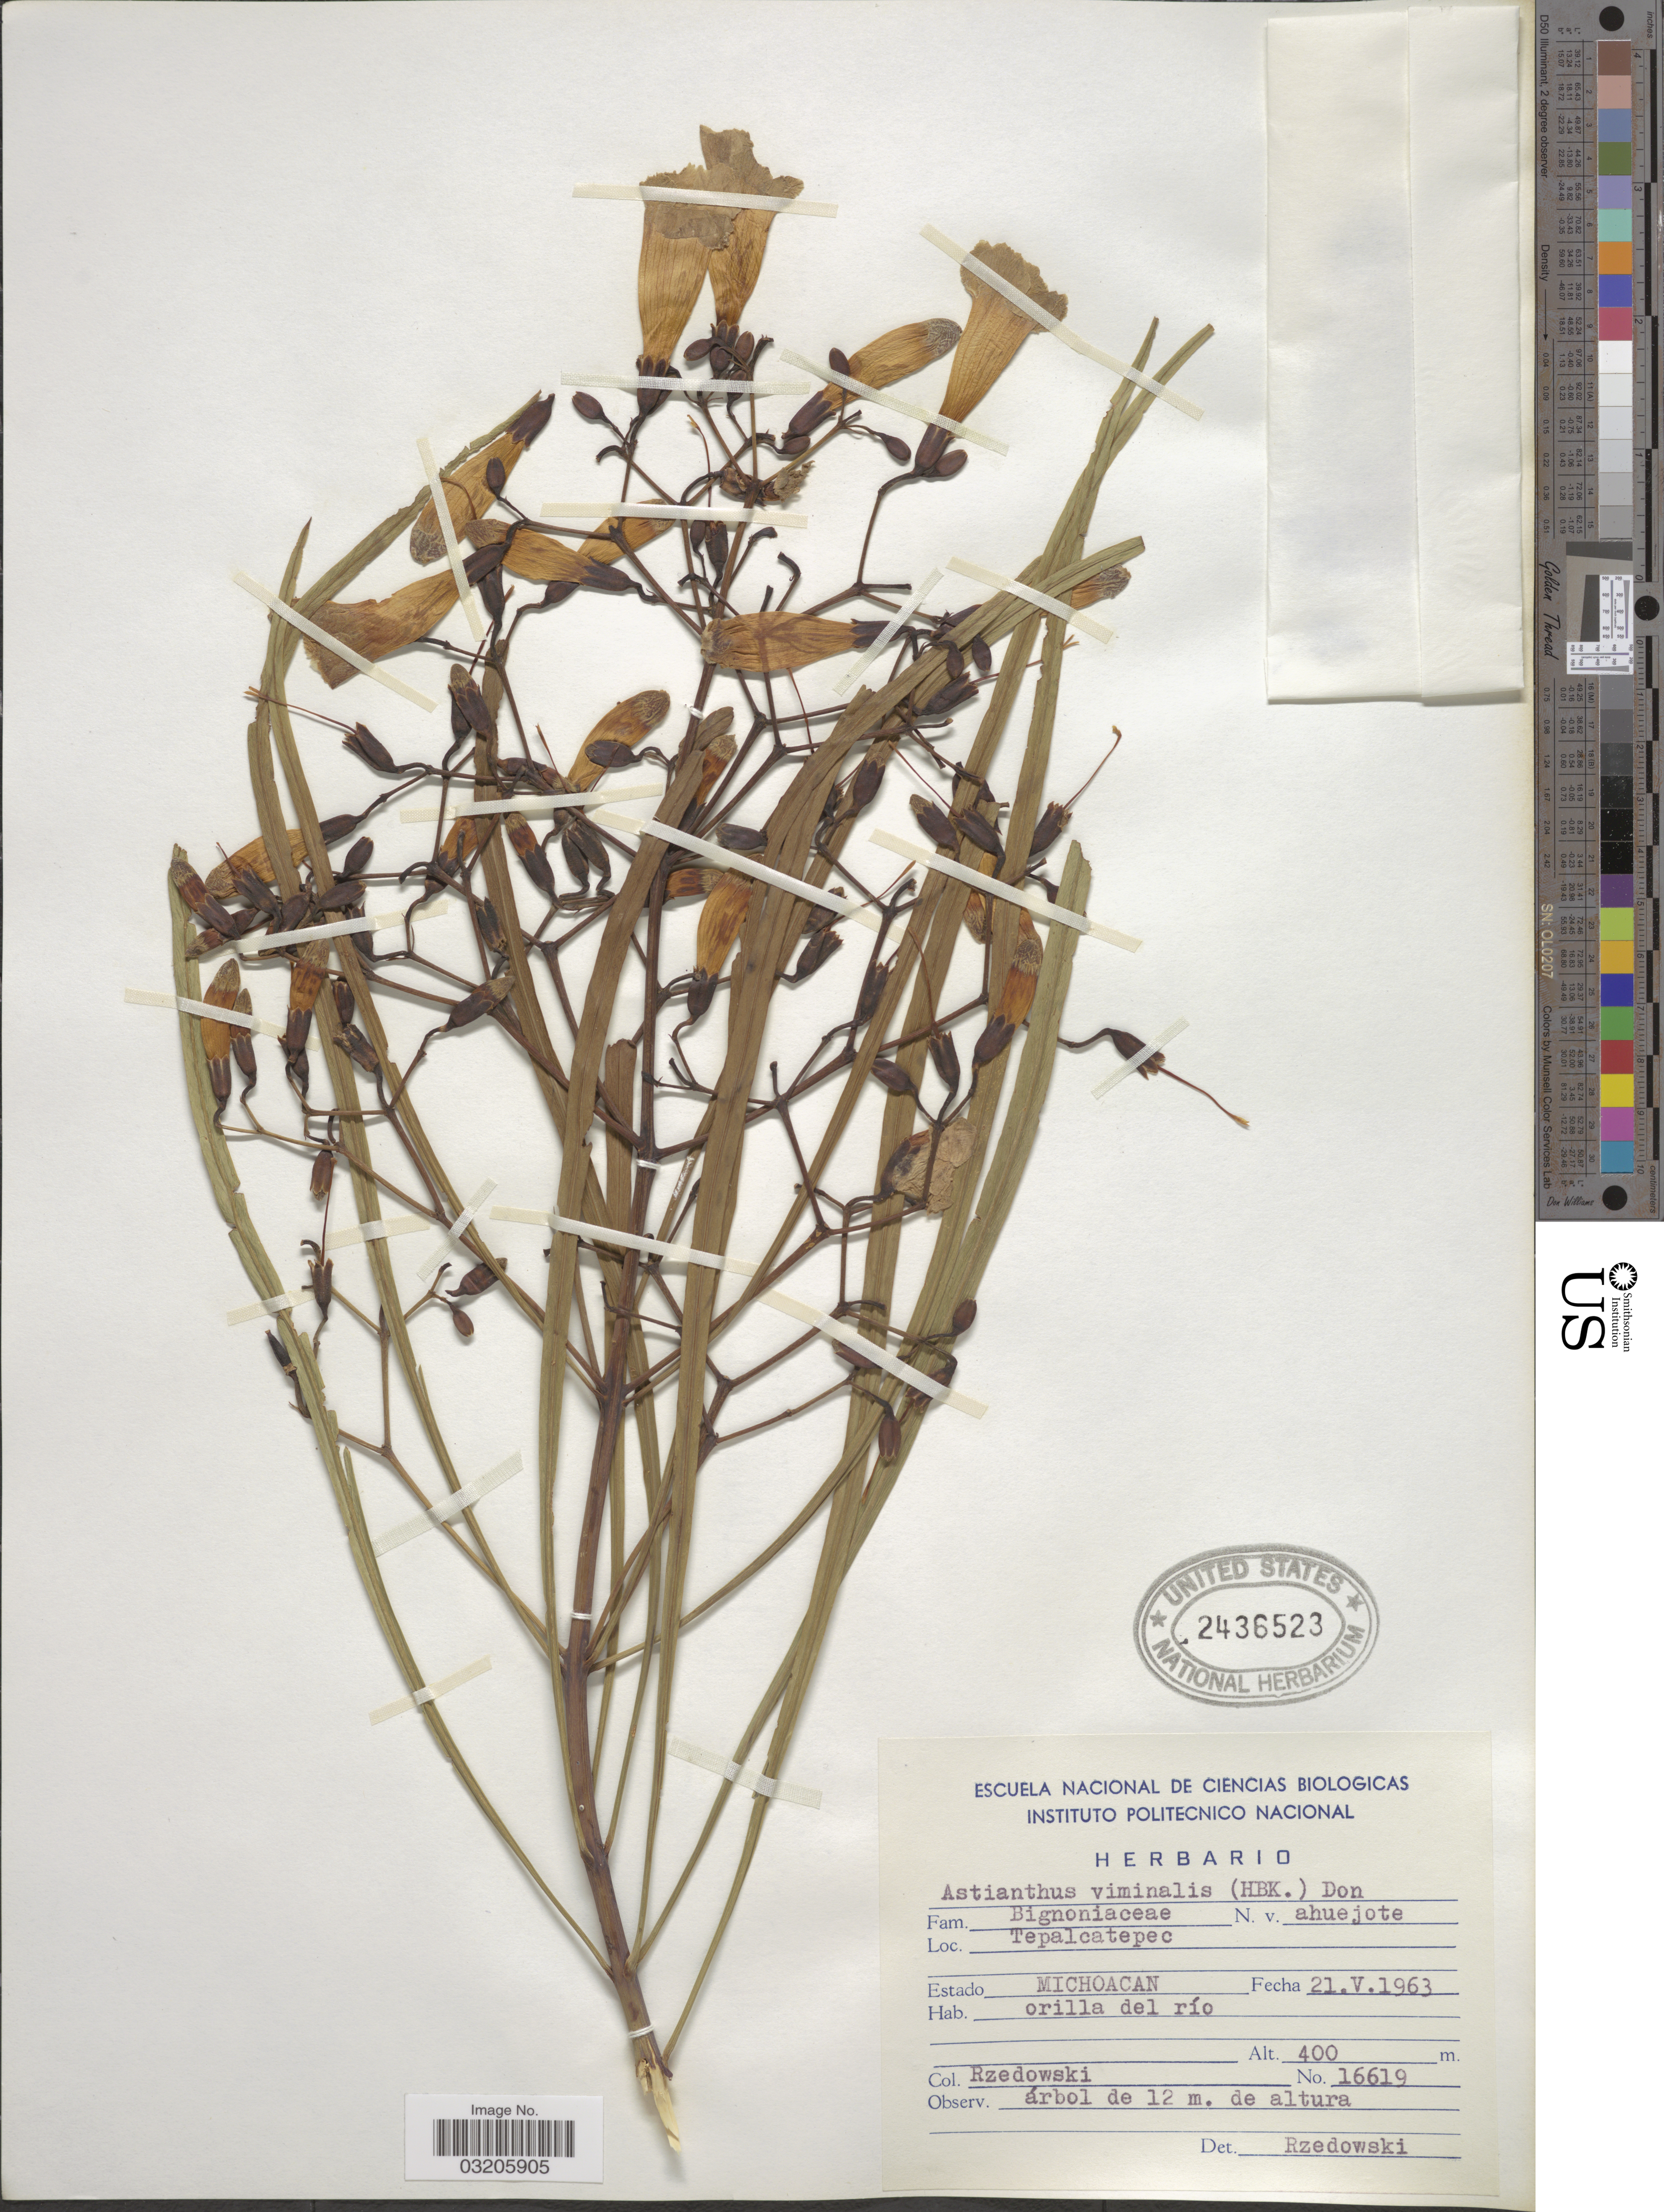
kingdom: Plantae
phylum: Tracheophyta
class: Magnoliopsida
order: Lamiales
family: Bignoniaceae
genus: Astianthus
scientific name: Astianthus viminalis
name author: (Kunth) Baill.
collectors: Rzedwoski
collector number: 16619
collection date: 1963-05-21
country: Mexico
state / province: Michoacán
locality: Tepalcatepec. Orilla del río.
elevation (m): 400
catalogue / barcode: US 2436523